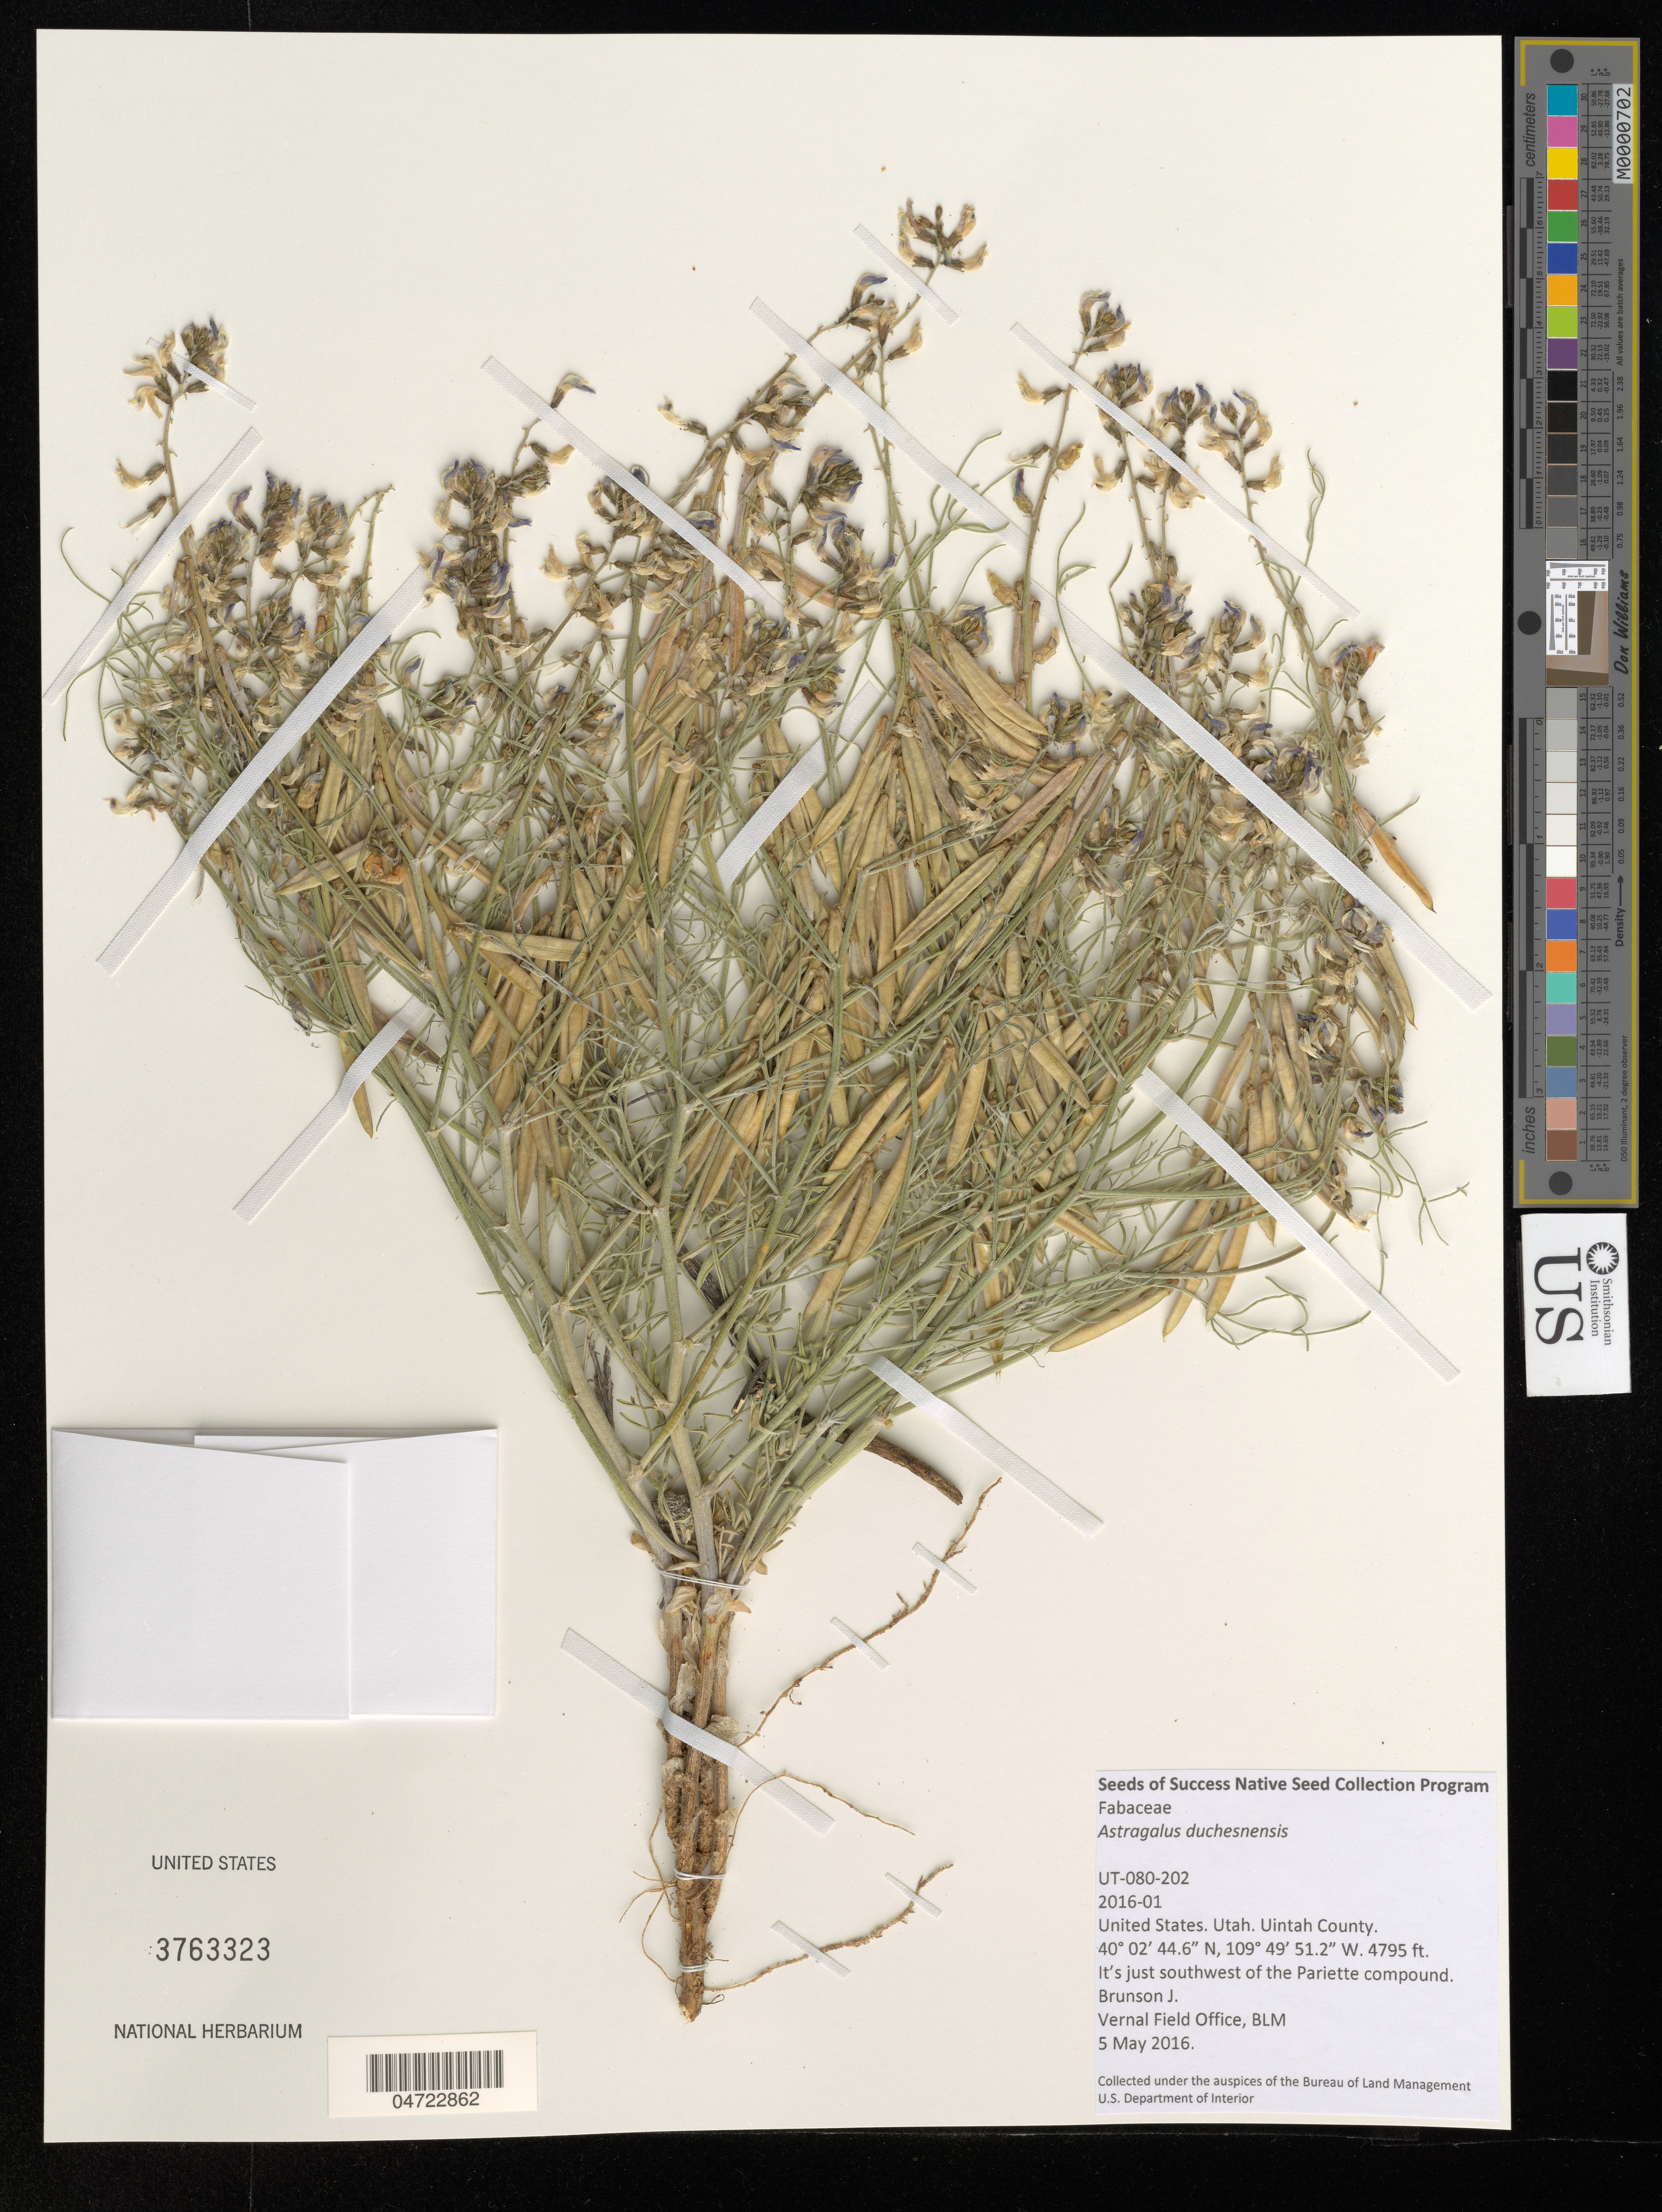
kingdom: Plantae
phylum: Tracheophyta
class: Magnoliopsida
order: Fabales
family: Fabaceae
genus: Astragalus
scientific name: Astragalus duchesnensis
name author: M.E. Jones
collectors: J. Brunson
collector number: UT-080-202/2016-01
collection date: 2016-05-05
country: United States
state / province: Utah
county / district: Uintah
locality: Uintah County. It's just southwest of the Pariette compound.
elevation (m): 1462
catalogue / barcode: US 3763323